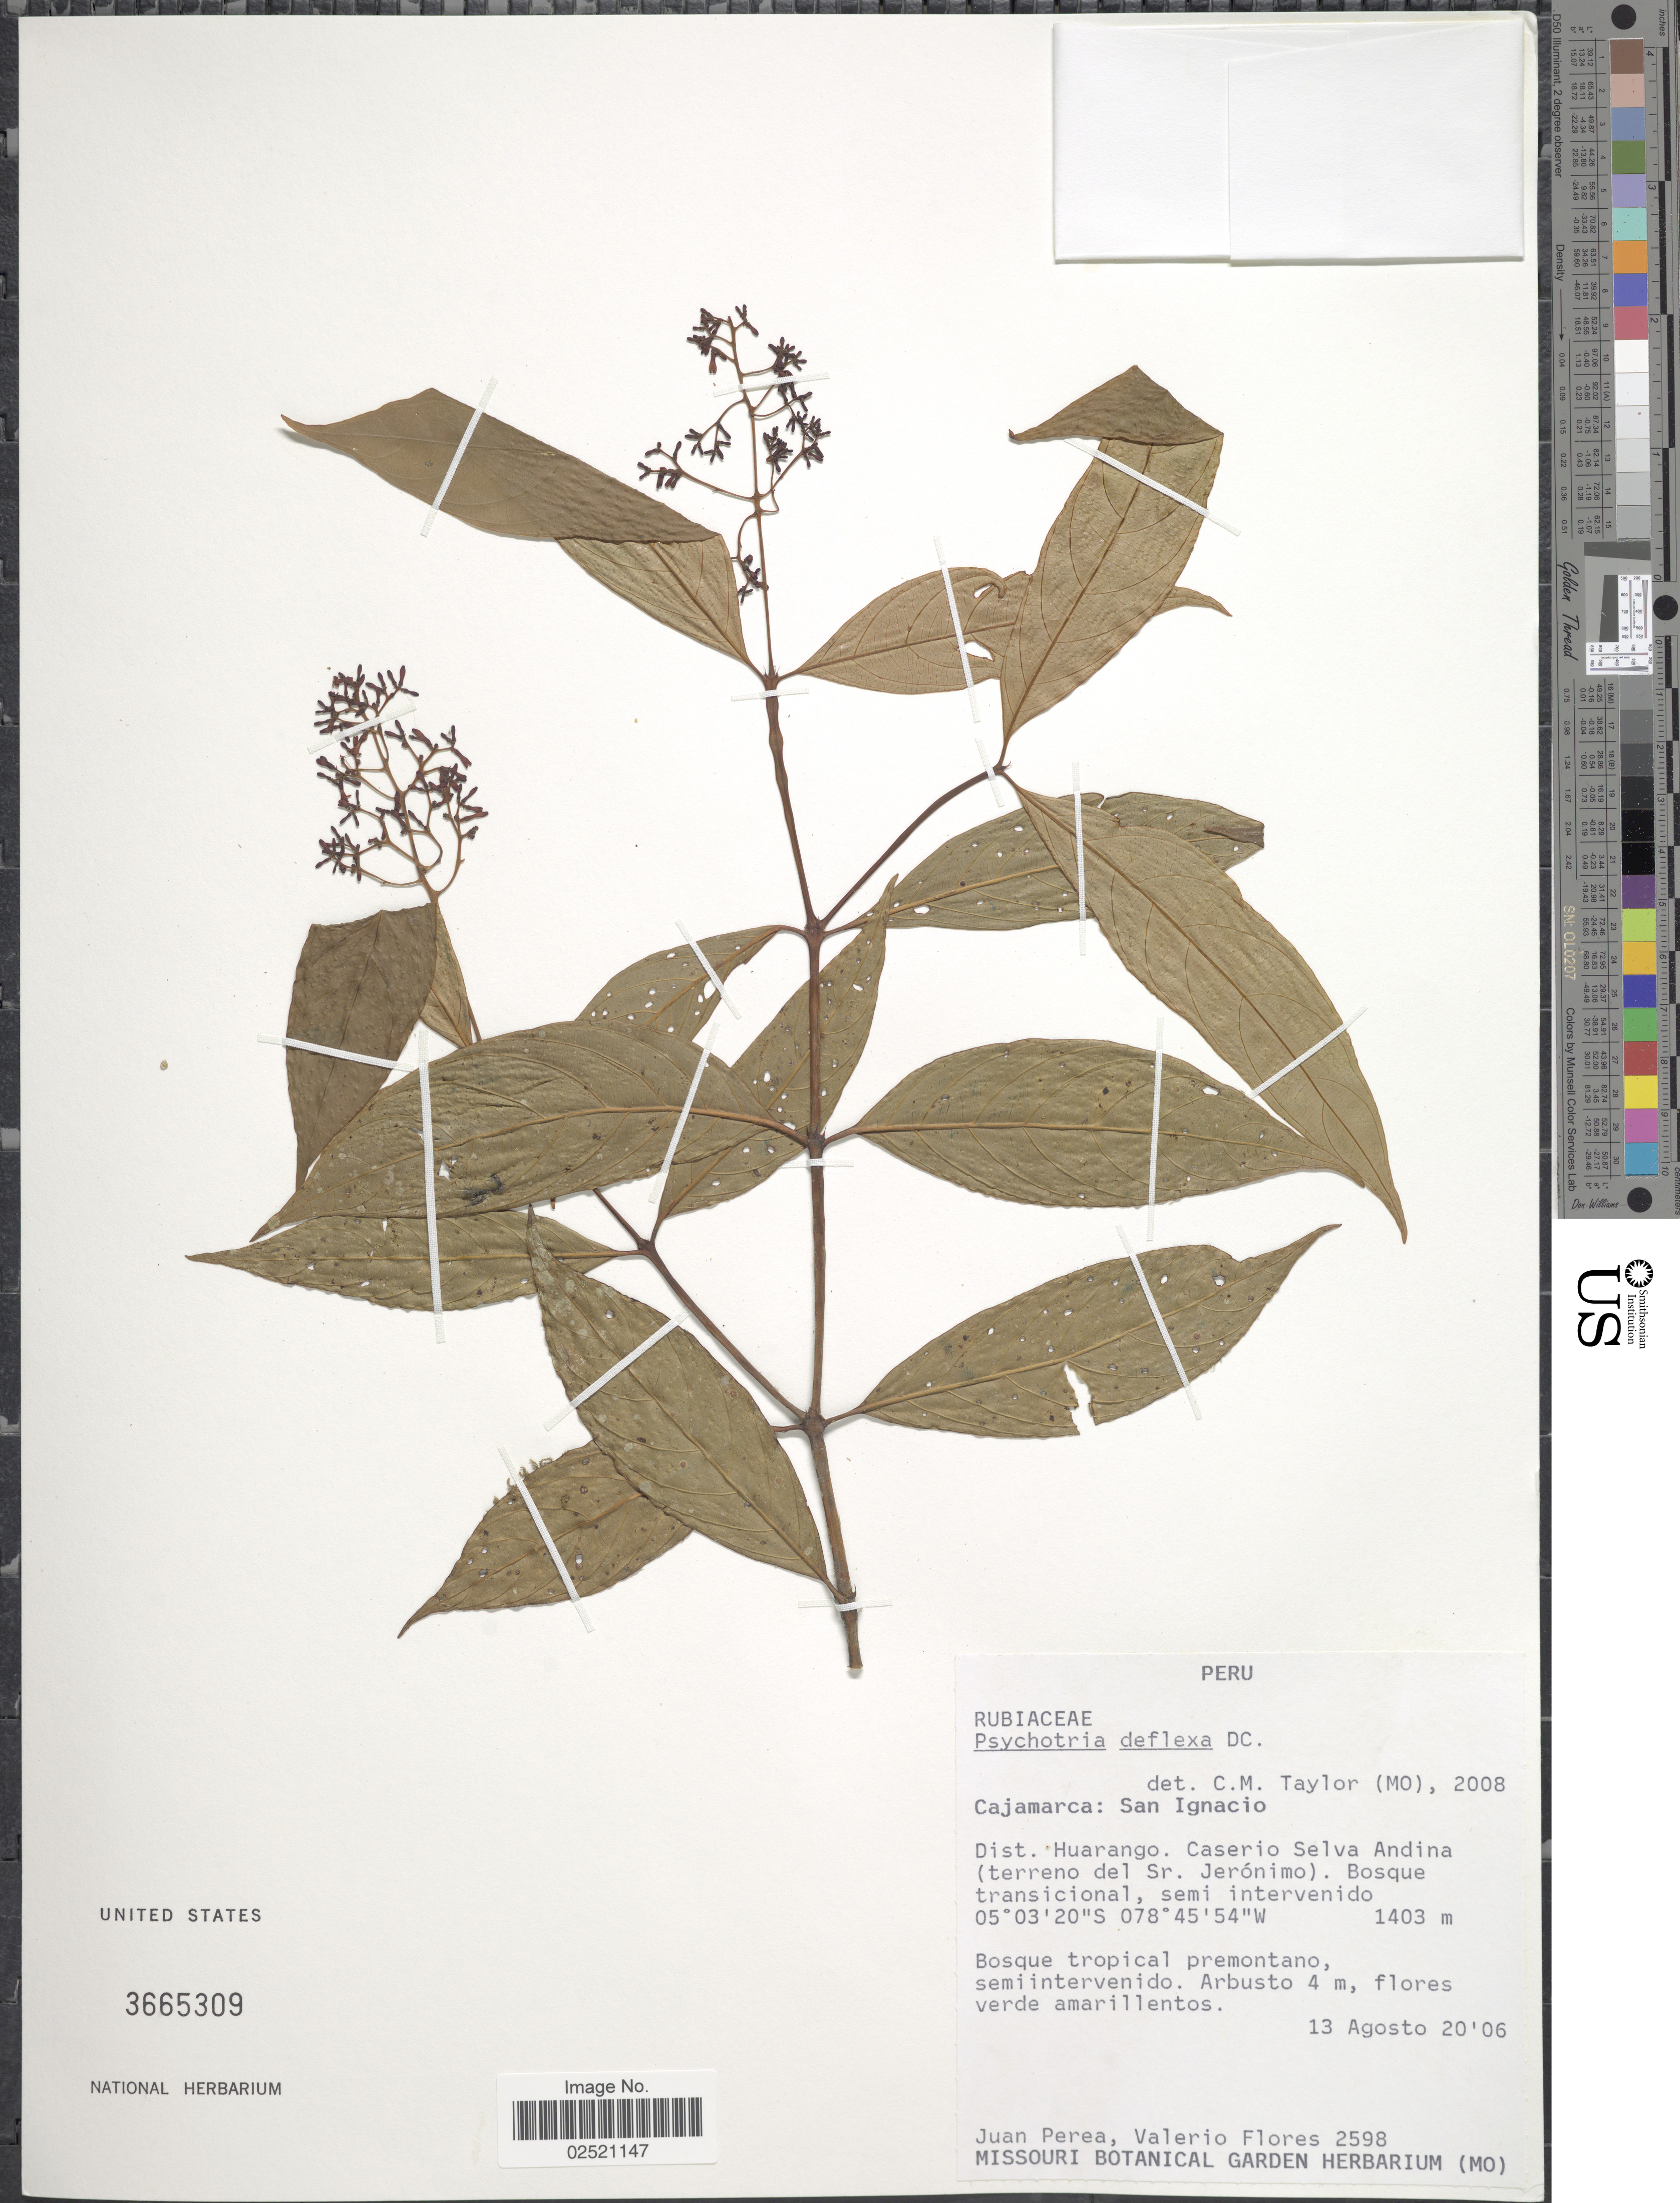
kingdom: Plantae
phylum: Tracheophyta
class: Magnoliopsida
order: Gentianales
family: Rubiaceae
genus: Psychotria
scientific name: Psychotria deflexa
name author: DC.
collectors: J. Perea & J. Flores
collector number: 2598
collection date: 2006-08-13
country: Peru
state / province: Cajamarca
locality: San Ignacio, Distr. Huarango, Caserio Selva Andina (terreno del Sr. Jeronimo)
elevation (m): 1403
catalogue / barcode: US 3665309